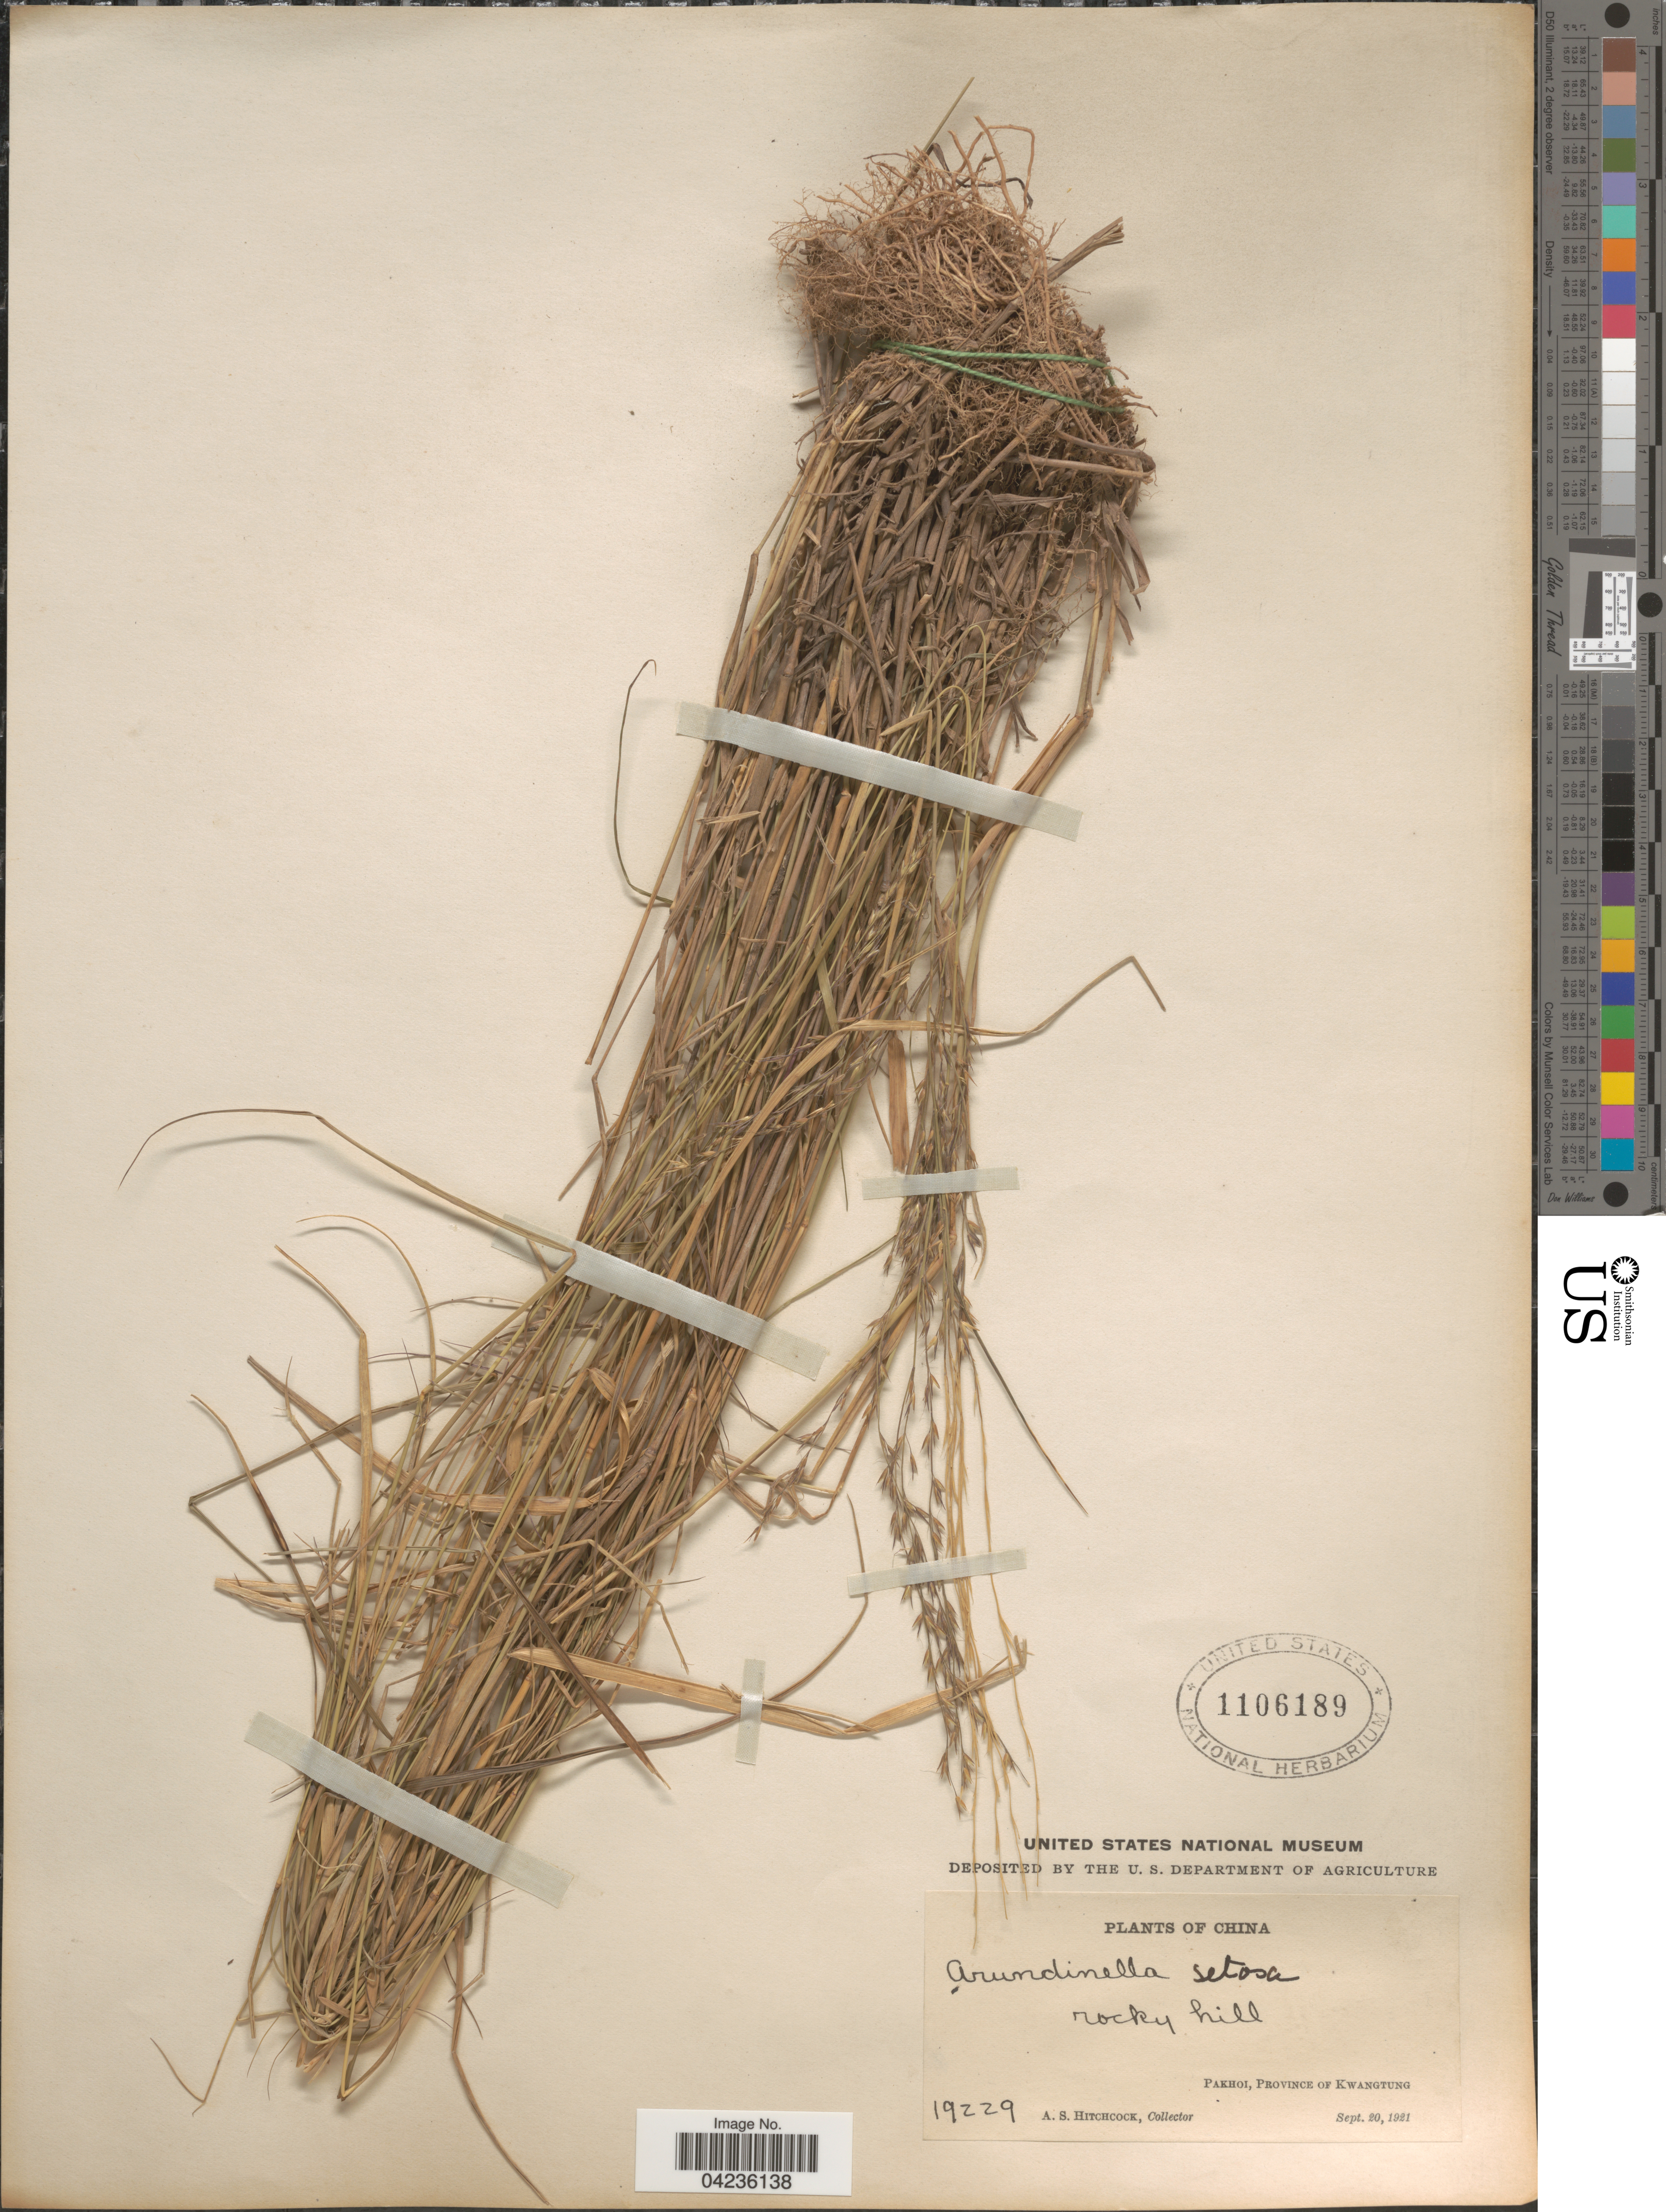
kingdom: Plantae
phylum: Tracheophyta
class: Liliopsida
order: Poales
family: Poaceae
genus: Arundinella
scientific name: Arundinella setosa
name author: Trin.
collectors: A. S. Hitchcock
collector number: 19229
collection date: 1921-09-20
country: China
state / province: Guangdong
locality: Pakhoi, Province of Kwangtung.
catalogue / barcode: US 1106189